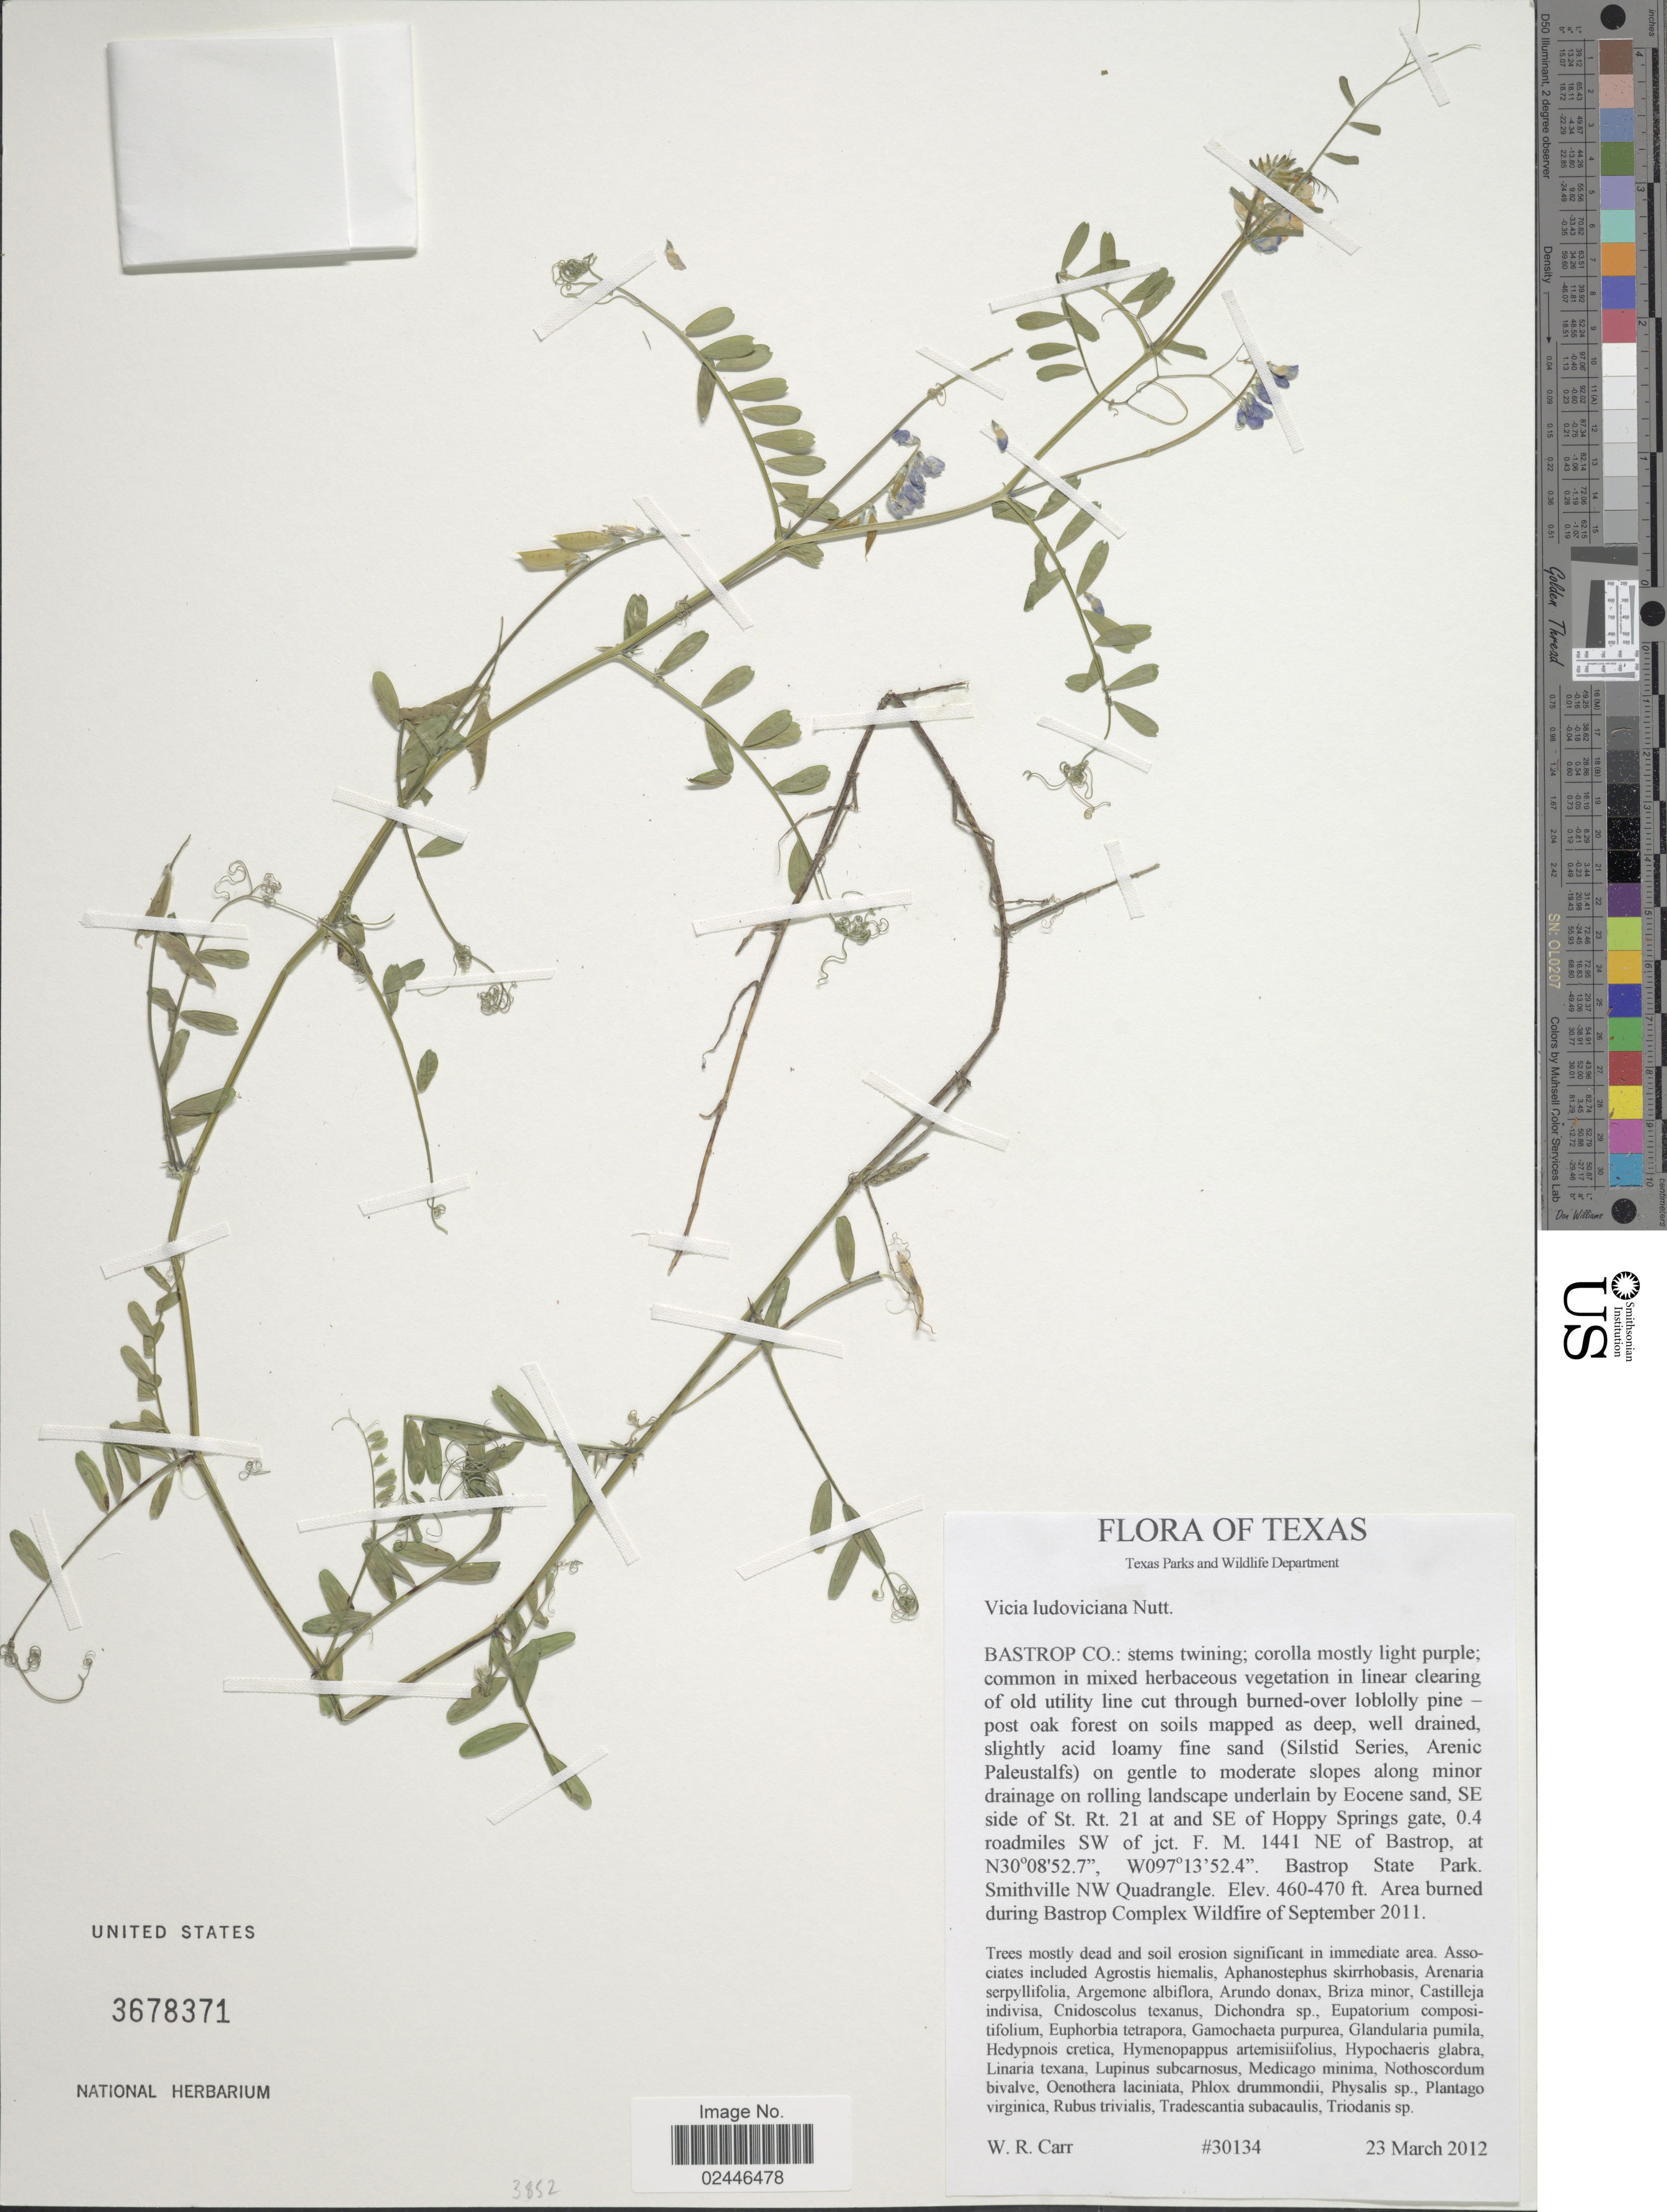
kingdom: Plantae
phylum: Tracheophyta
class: Magnoliopsida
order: Fabales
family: Fabaceae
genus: Vicia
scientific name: Vicia ludoviciana var. ludoviciana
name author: Nutt. ex Torr. & A. Gray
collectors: W. Carr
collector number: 30134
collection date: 2012-03-23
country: United States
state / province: Texas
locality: Bastrop Co: post oak forest on soils mapped as deep, well drained, slightly acid loamy fine sand (Silistid Series, Arenic Paleustalfs) on gentle to moderate slopes along minor drainage on rolling landscape underlain byEocene sand, SE side of St Rt 21 at and SE of Hoppy Springs gate, 0.4 roadmiles SW of jct F. M. 1441 NE of Bastrop. Bastrop State Park. Smithville NW Quadrangle. Area burned during Bastrop Complex Wildfire of Septenber 2011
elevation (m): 140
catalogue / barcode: US 3678371